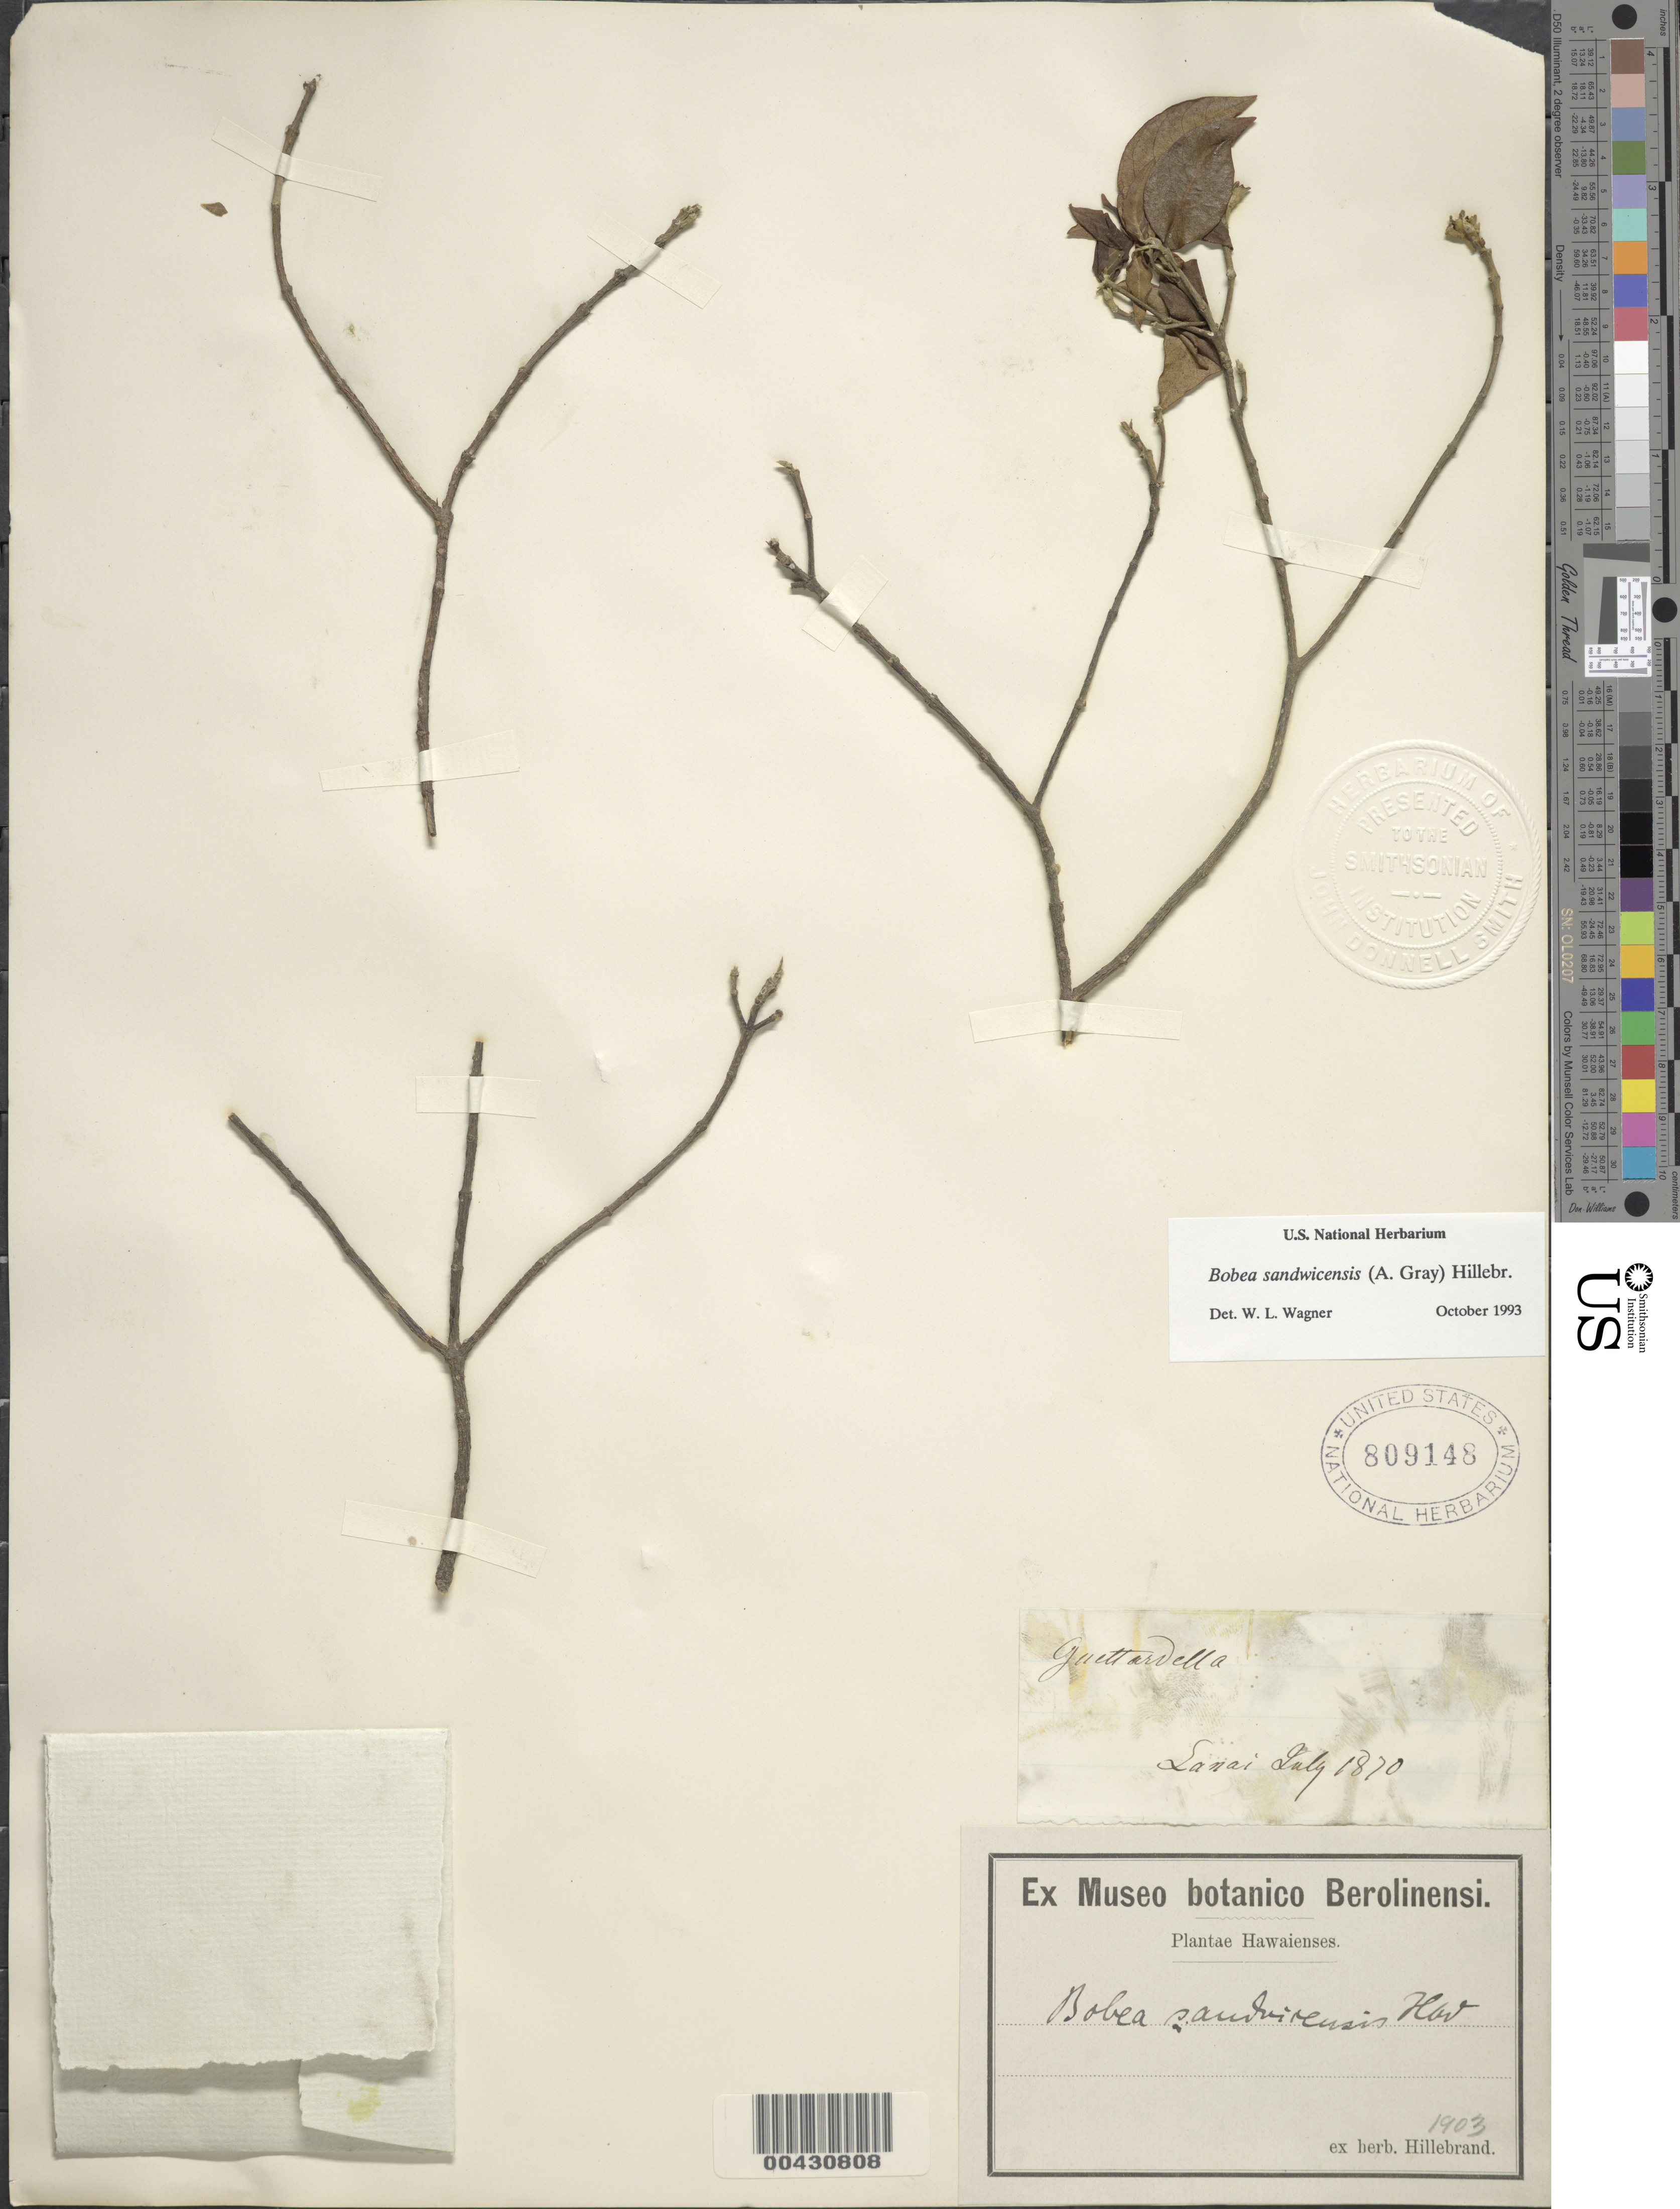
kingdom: Plantae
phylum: Tracheophyta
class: Magnoliopsida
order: Gentianales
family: Rubiaceae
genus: Bobea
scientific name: Bobea sandwicensis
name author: (A. Gray) Hillebr.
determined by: Wagner, W. L., (BOT), Smithsonian Institution - National Museum of Natural History (UNITED STATES)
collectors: W. Hillebrand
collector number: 1903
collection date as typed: Jul 1870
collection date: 1870-07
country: United States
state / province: Hawaii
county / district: Maui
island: Lana'i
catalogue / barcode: US 809148